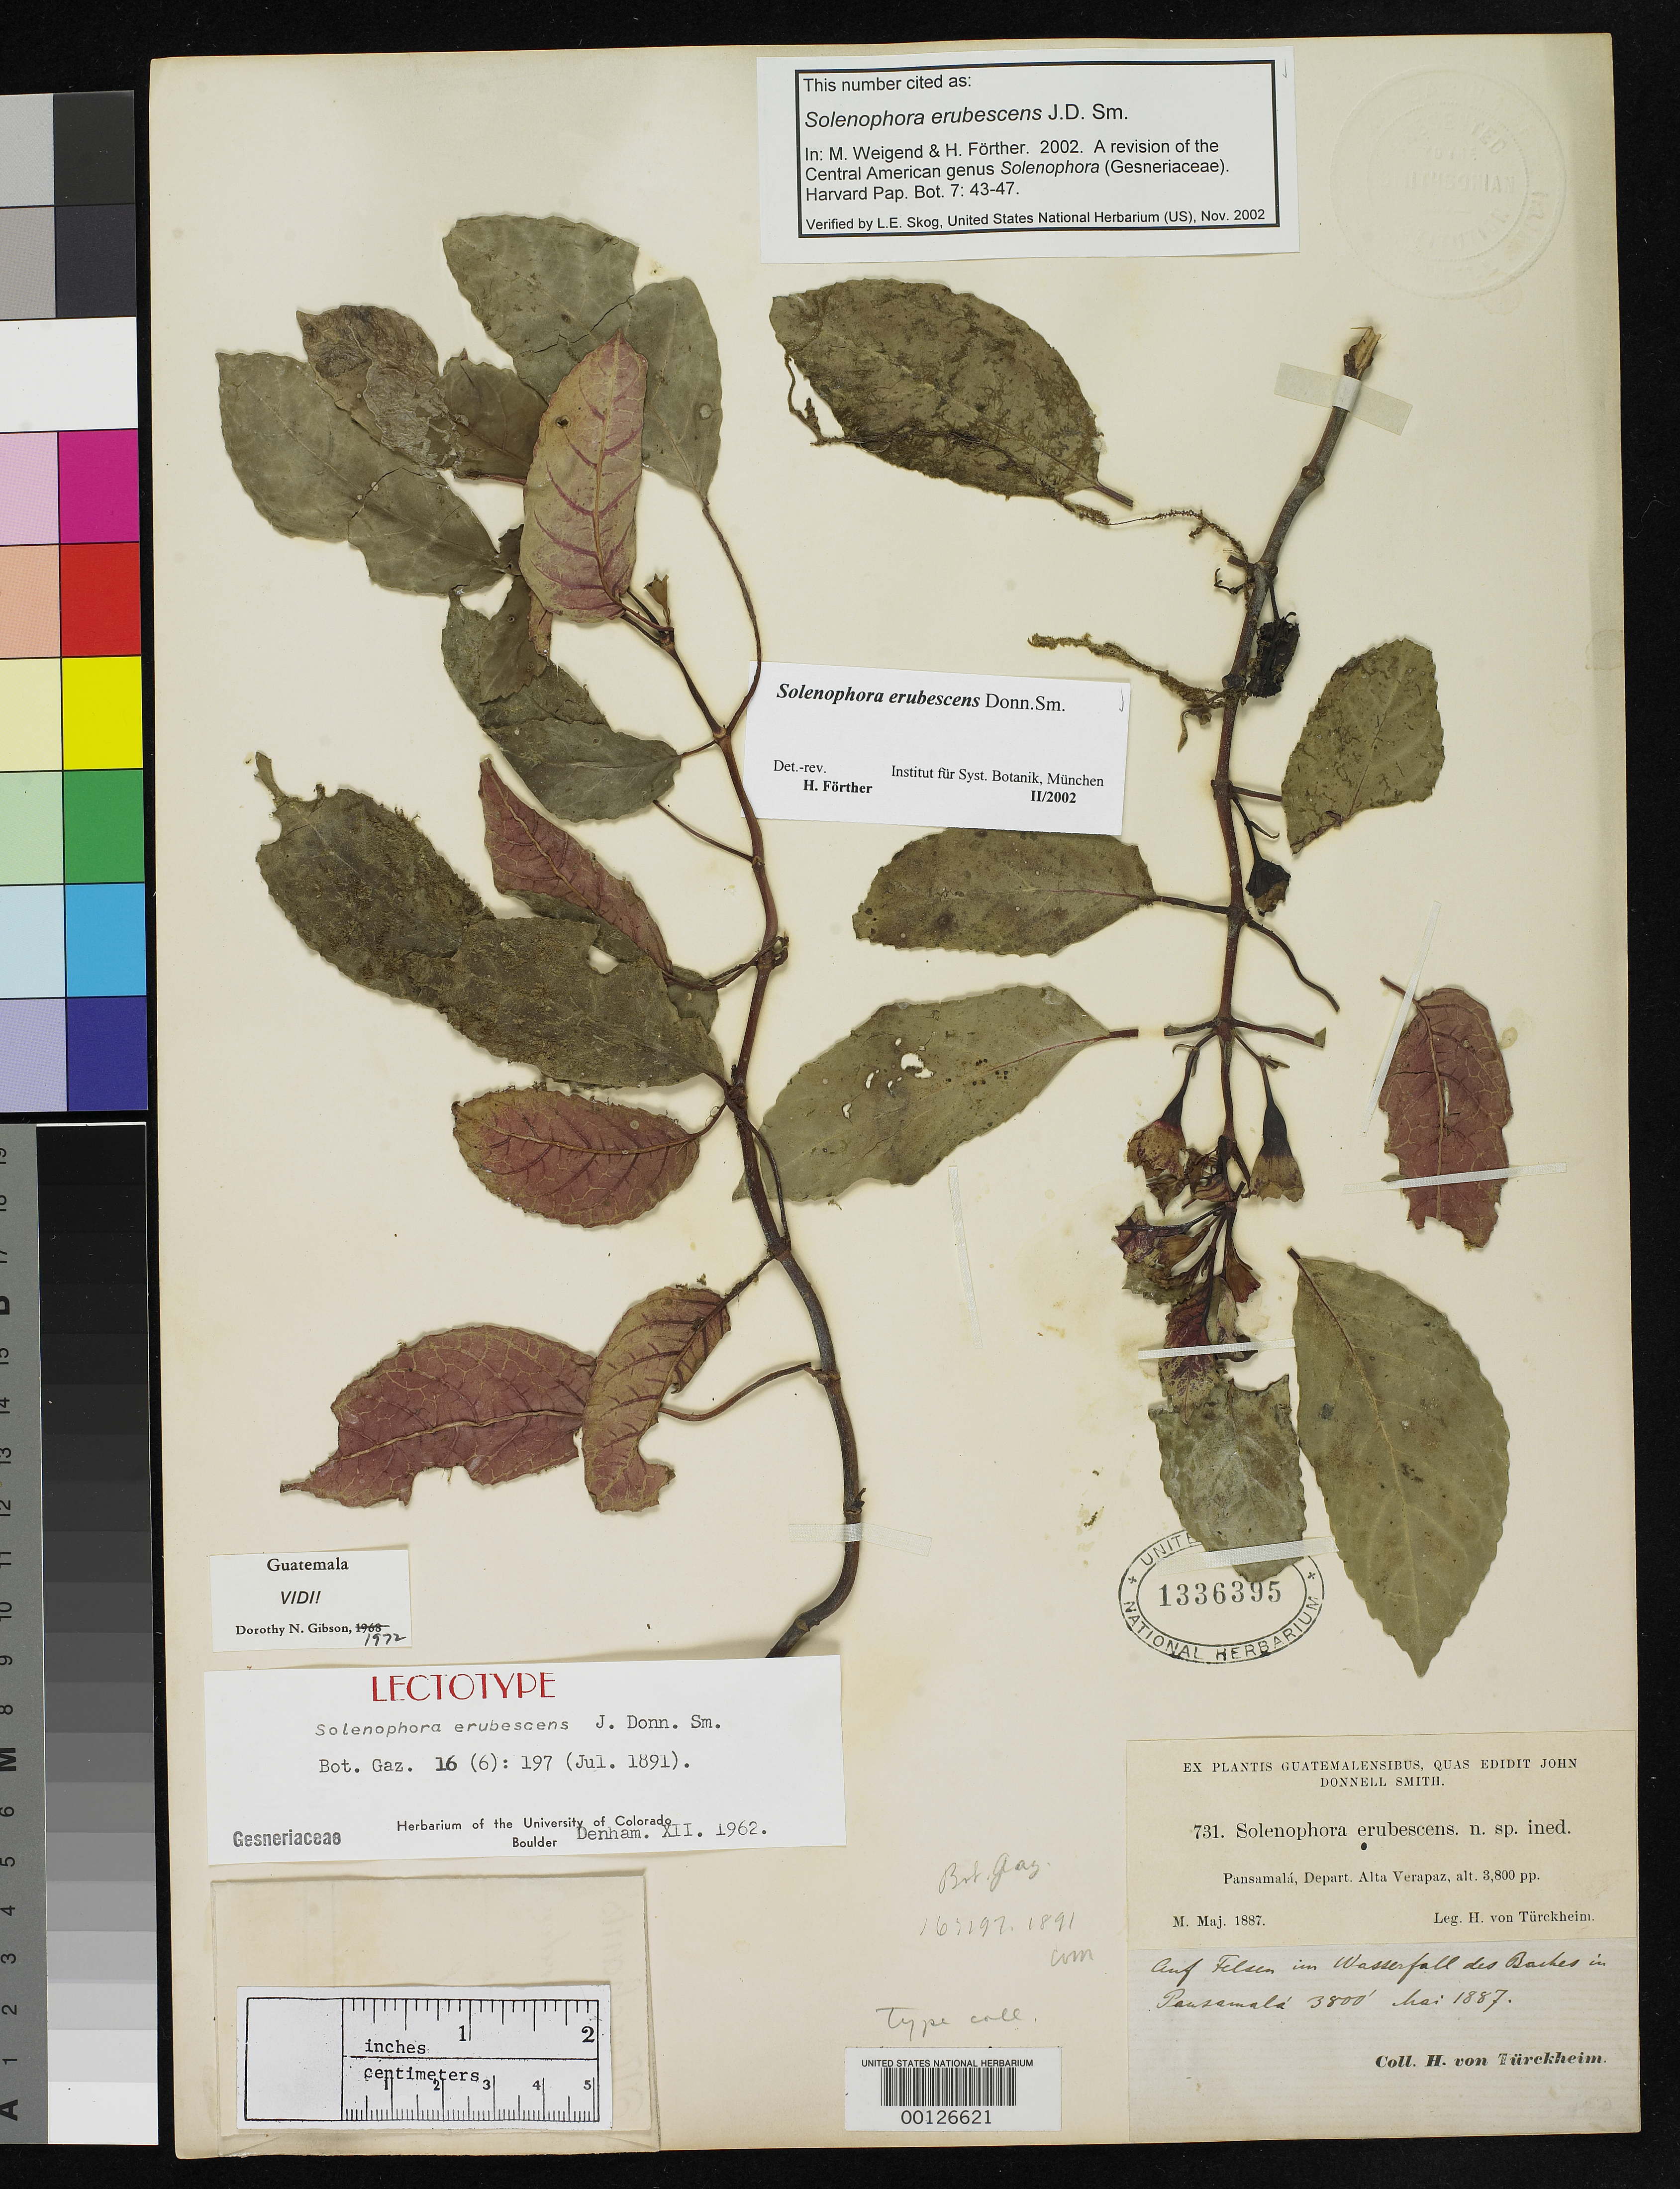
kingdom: Plantae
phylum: Tracheophyta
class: Magnoliopsida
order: Lamiales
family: Gesneriaceae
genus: Solenophora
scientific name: Solenophora erubescens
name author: Donn. Sm.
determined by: Förther, Harald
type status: Lectotype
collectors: H. von Türckheim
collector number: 731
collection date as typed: May 1887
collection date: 1887-05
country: Guatemala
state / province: Alta Verapaz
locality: Auf Felsen im Wasserfall des Baches in Pansamalá.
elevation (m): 1158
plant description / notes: Earlier lectotypification (Gibson 1974, Fieldiana Bot. 24(10): 305) did not cite specific herbarium although US sheet annotated (1962) as lectotype by Denham.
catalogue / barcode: US 1336395